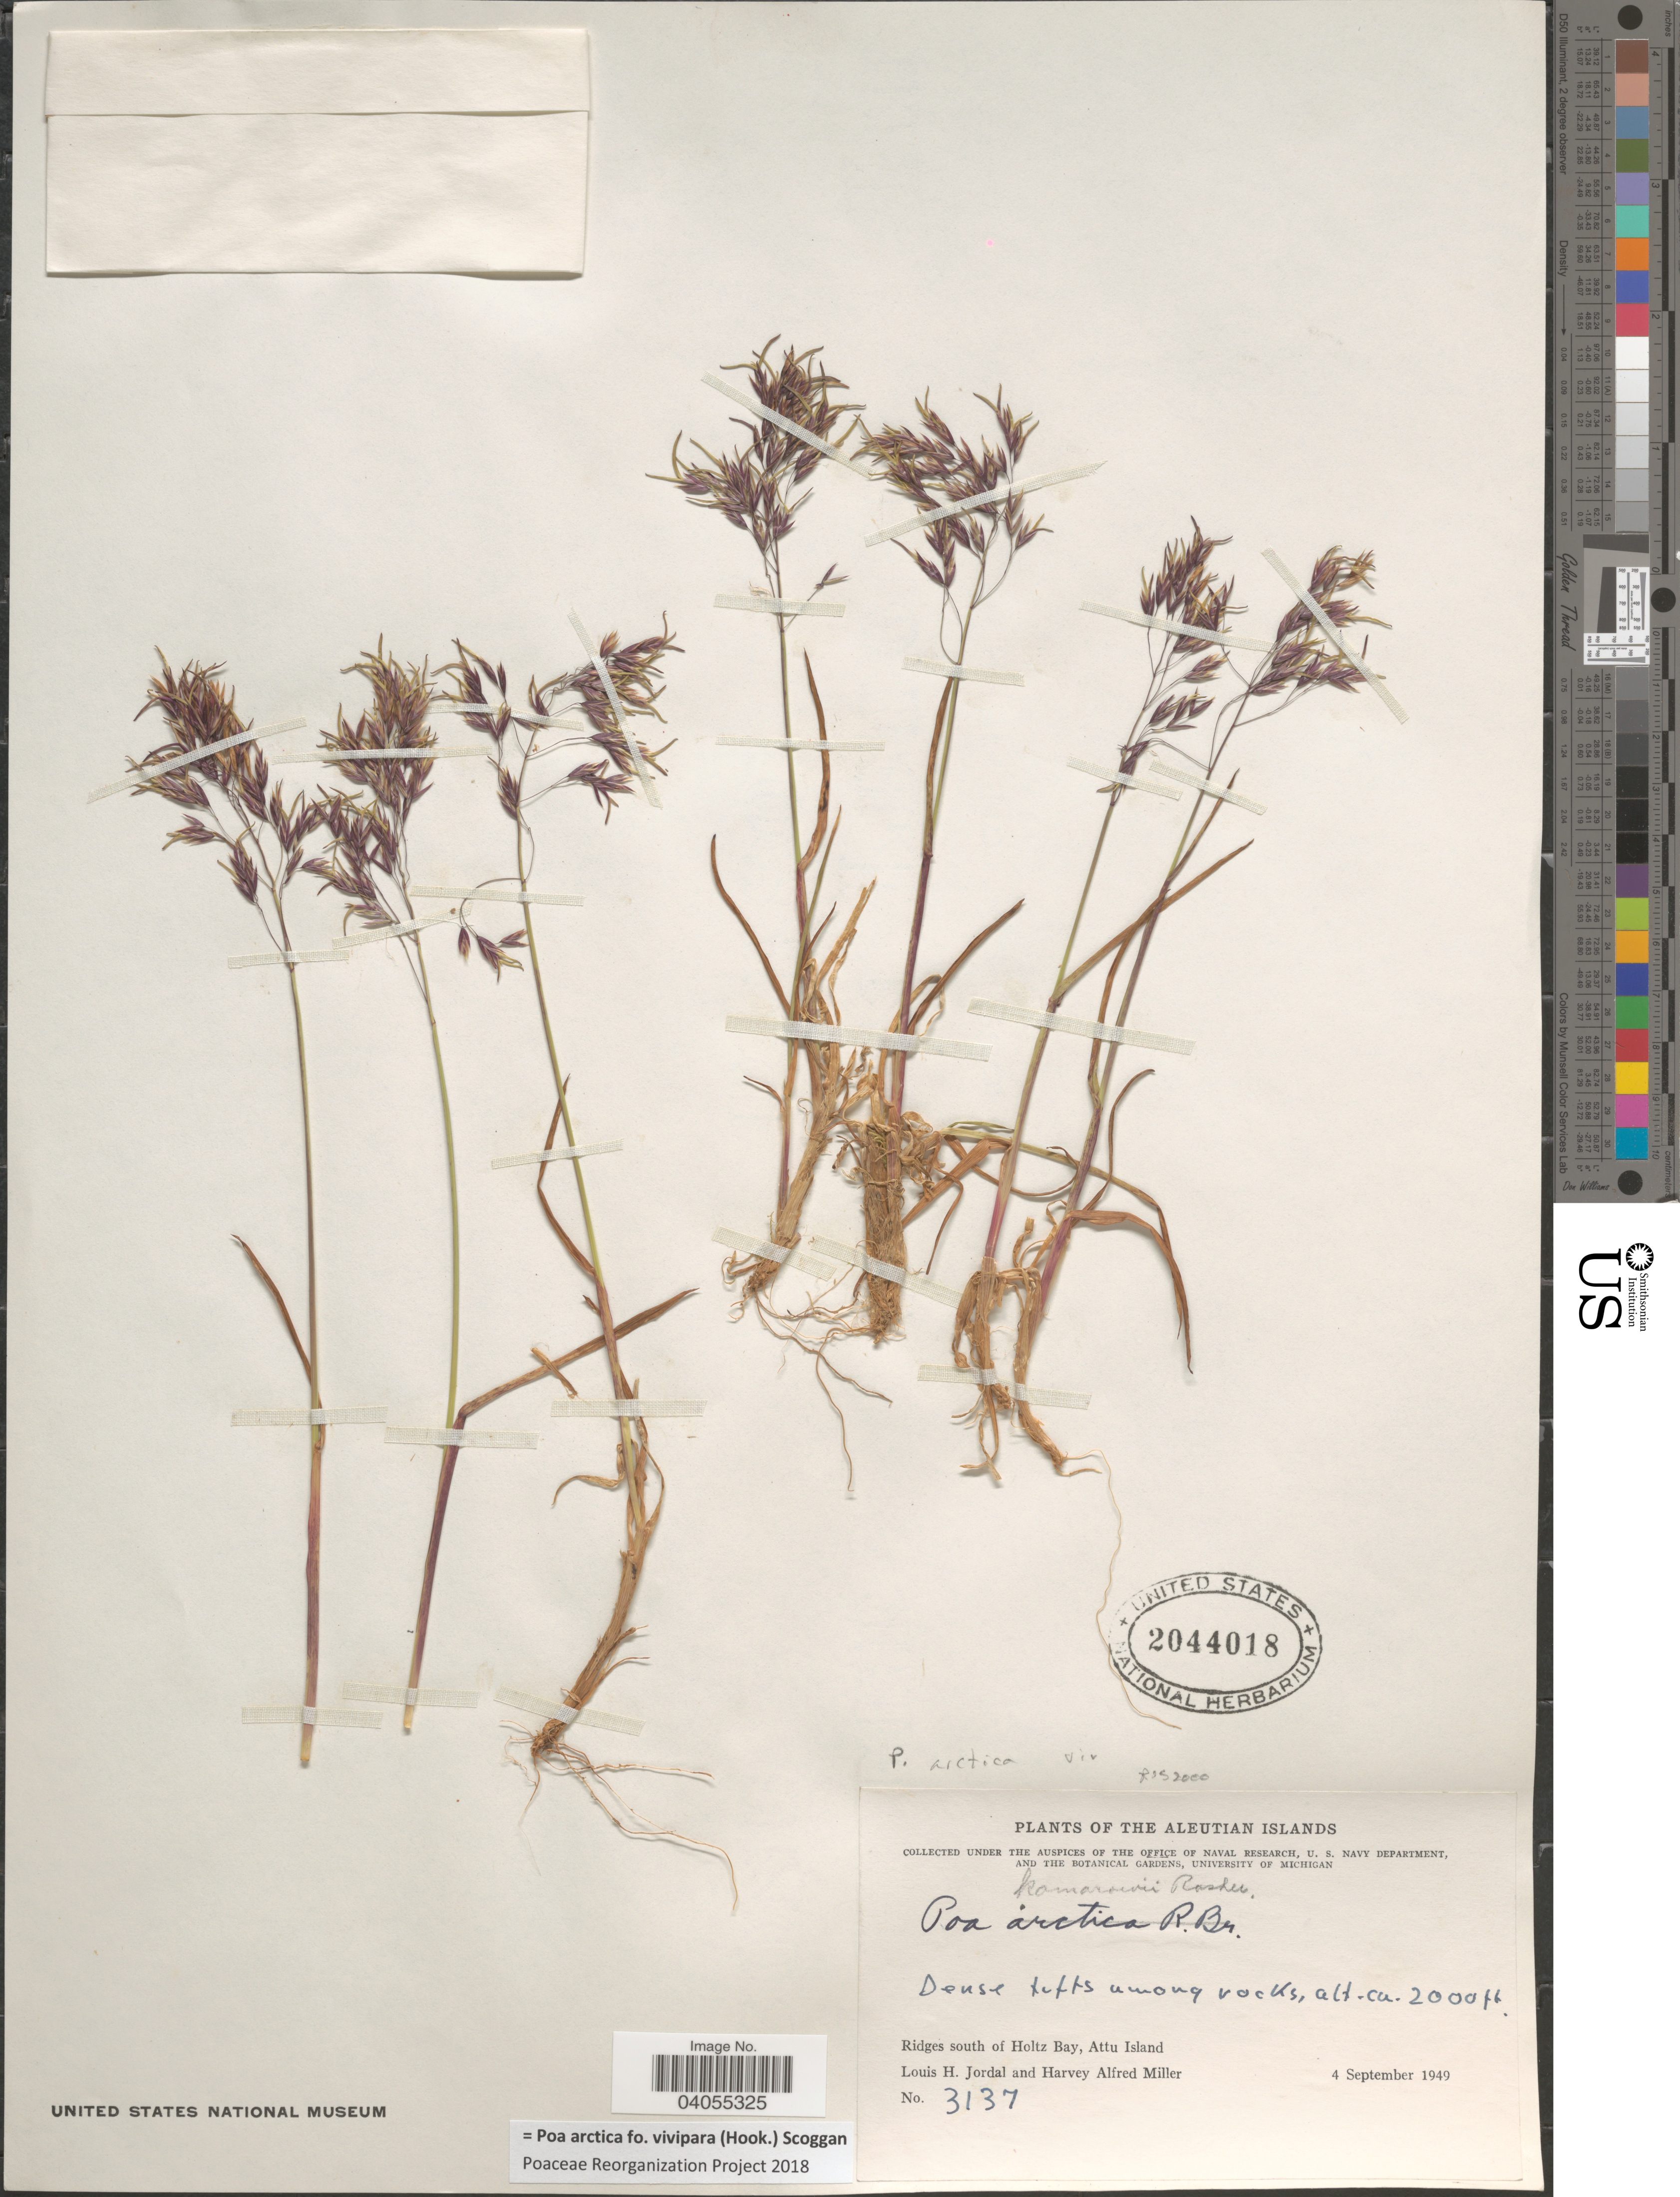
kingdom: Plantae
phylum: Tracheophyta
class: Liliopsida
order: Poales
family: Poaceae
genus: Poa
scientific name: Poa arctica f. vivipara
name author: (Hook.) Scoggan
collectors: L. Jordal & H. A. Miller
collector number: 3137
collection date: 1949-09-04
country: United States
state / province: Alaska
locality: Aleutian Islands. Dense tufts among rocks. Ridges south of Holtz Bay, Attu Island.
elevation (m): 610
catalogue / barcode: US 2044018